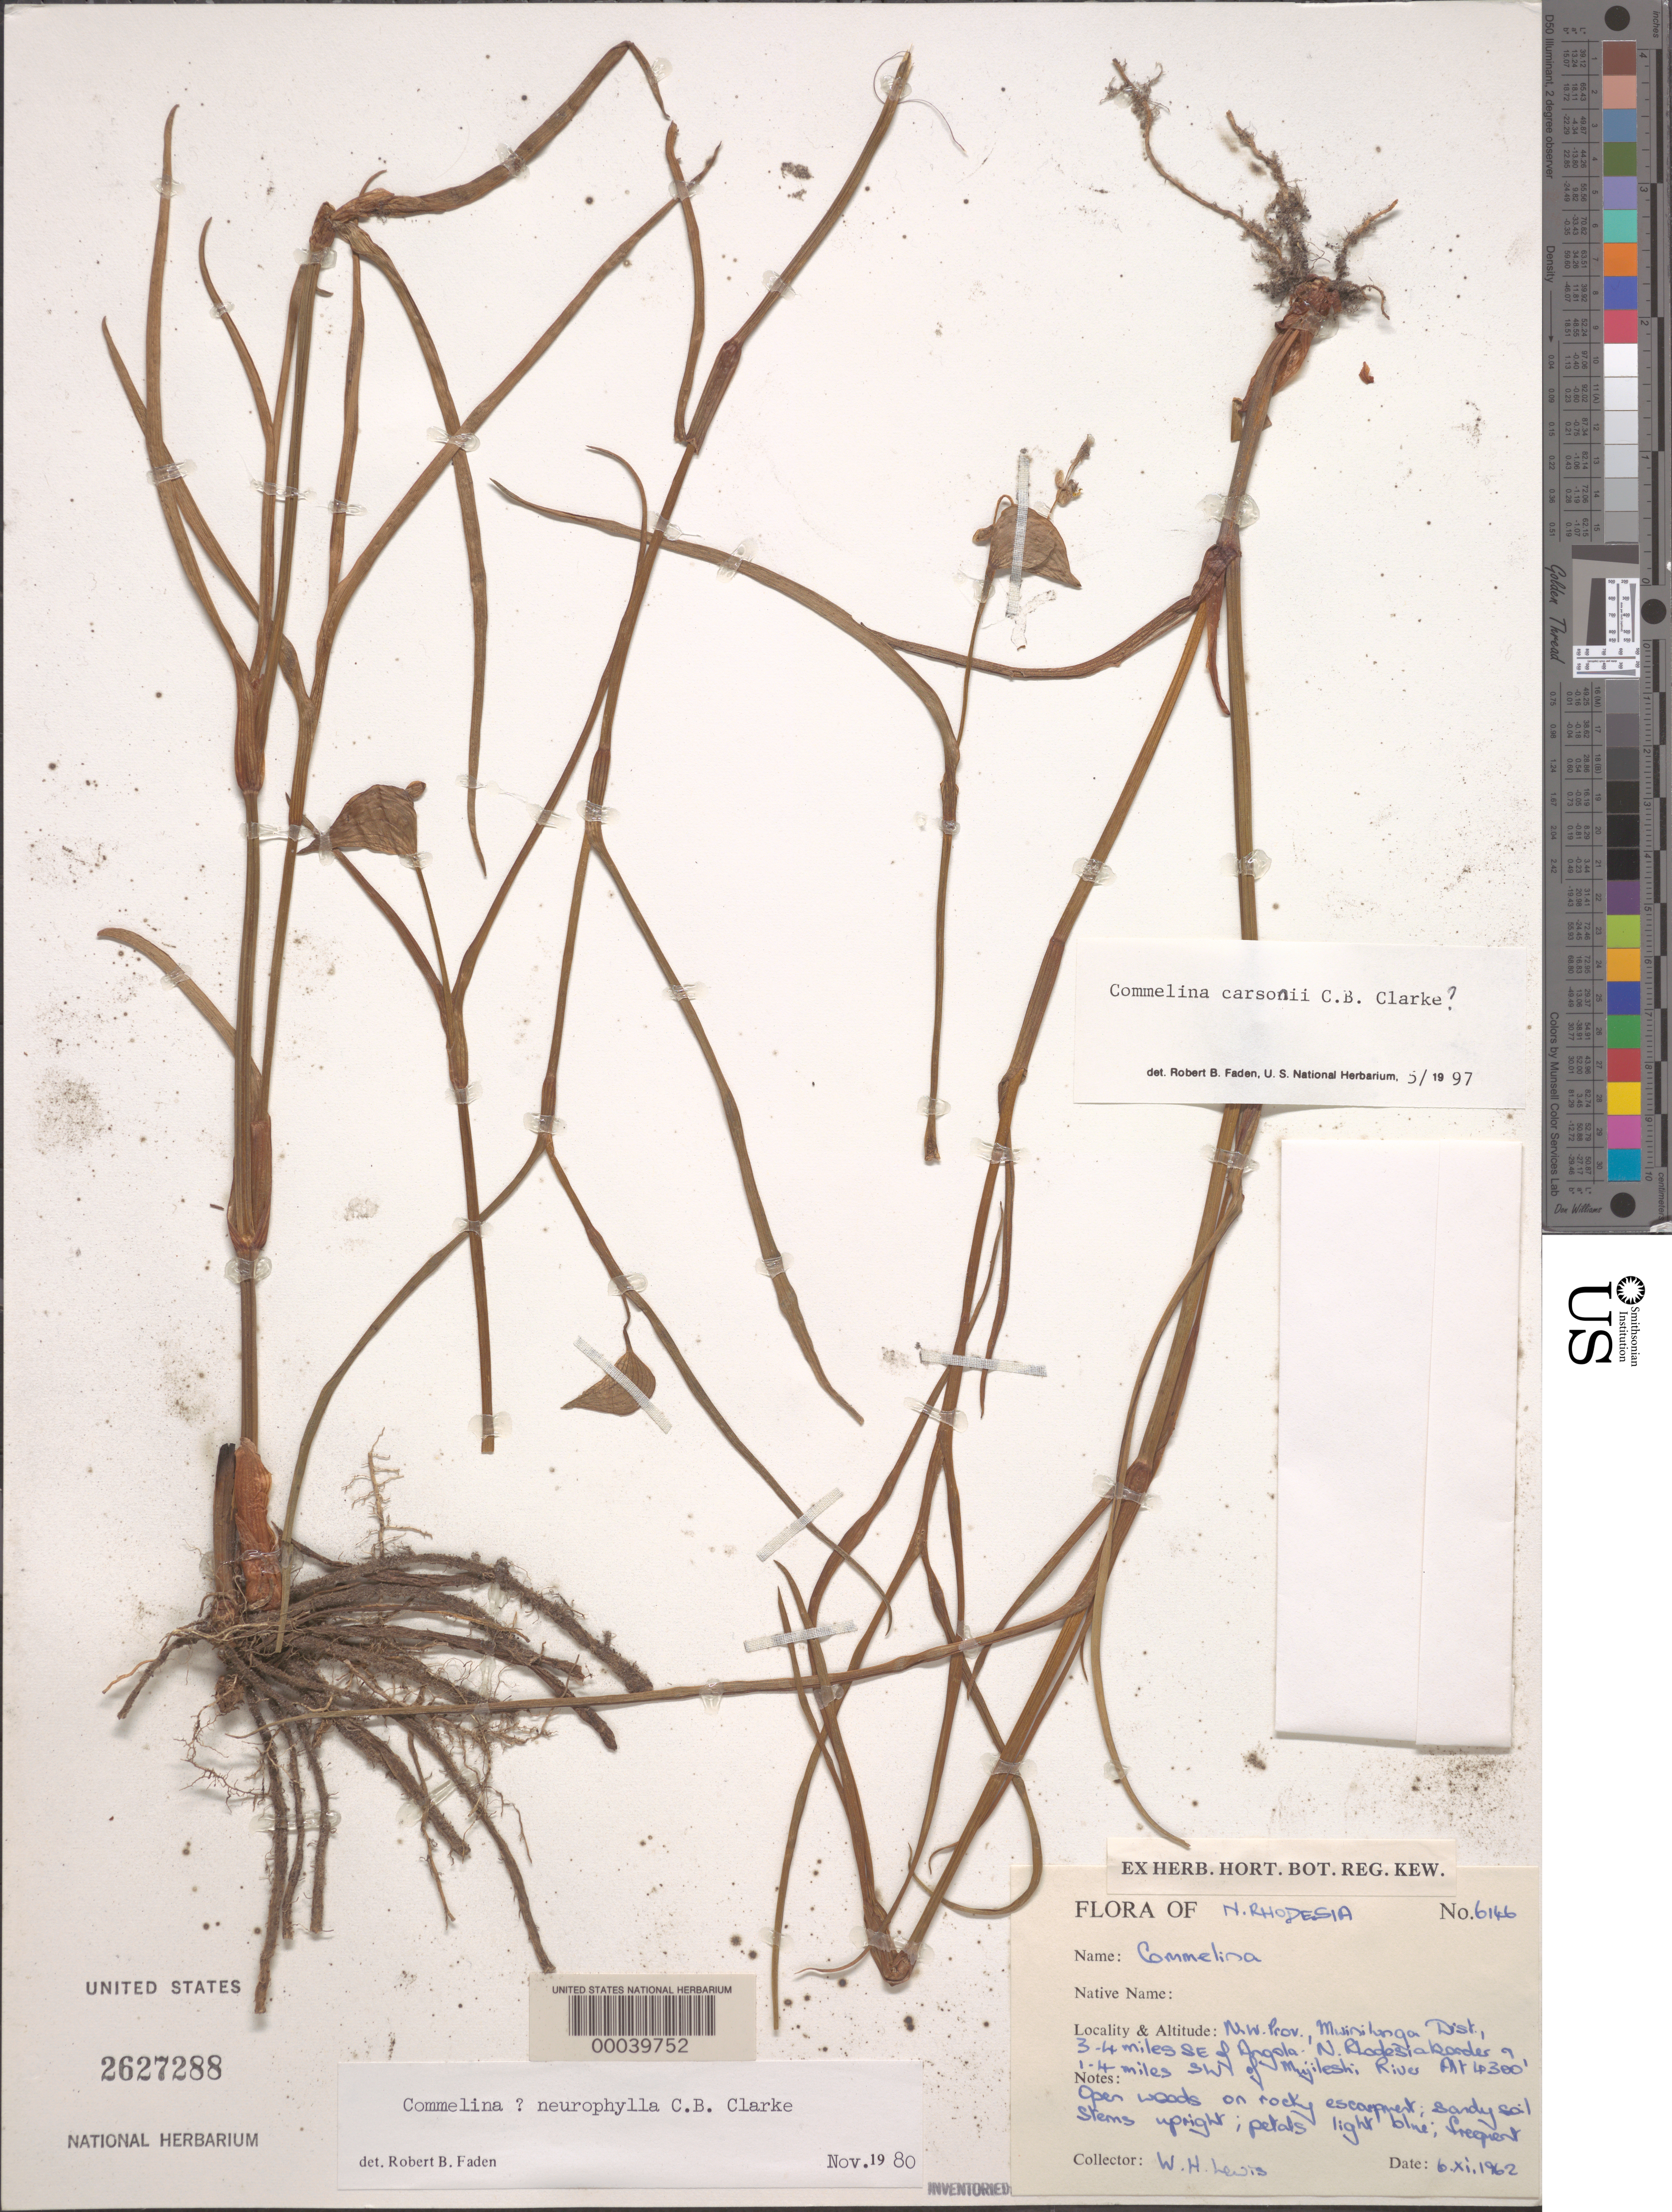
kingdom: Plantae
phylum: Tracheophyta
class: Liliopsida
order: Commelinales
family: Commelinaceae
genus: Commelina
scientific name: Commelina carsonii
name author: C.B. Clarke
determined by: Faden, Robert B., (US), Smithsonian Institution - National Museum of Natural History (UNITED STATES)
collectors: W. H. Lewis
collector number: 6146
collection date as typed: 06 Nov 1962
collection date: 1962-11-06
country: Zambia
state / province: North-Western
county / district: Mwinilunga Dist.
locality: Miyileshi river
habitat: Open woods, sandy soil, rocky area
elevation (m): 1312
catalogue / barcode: US 2627288